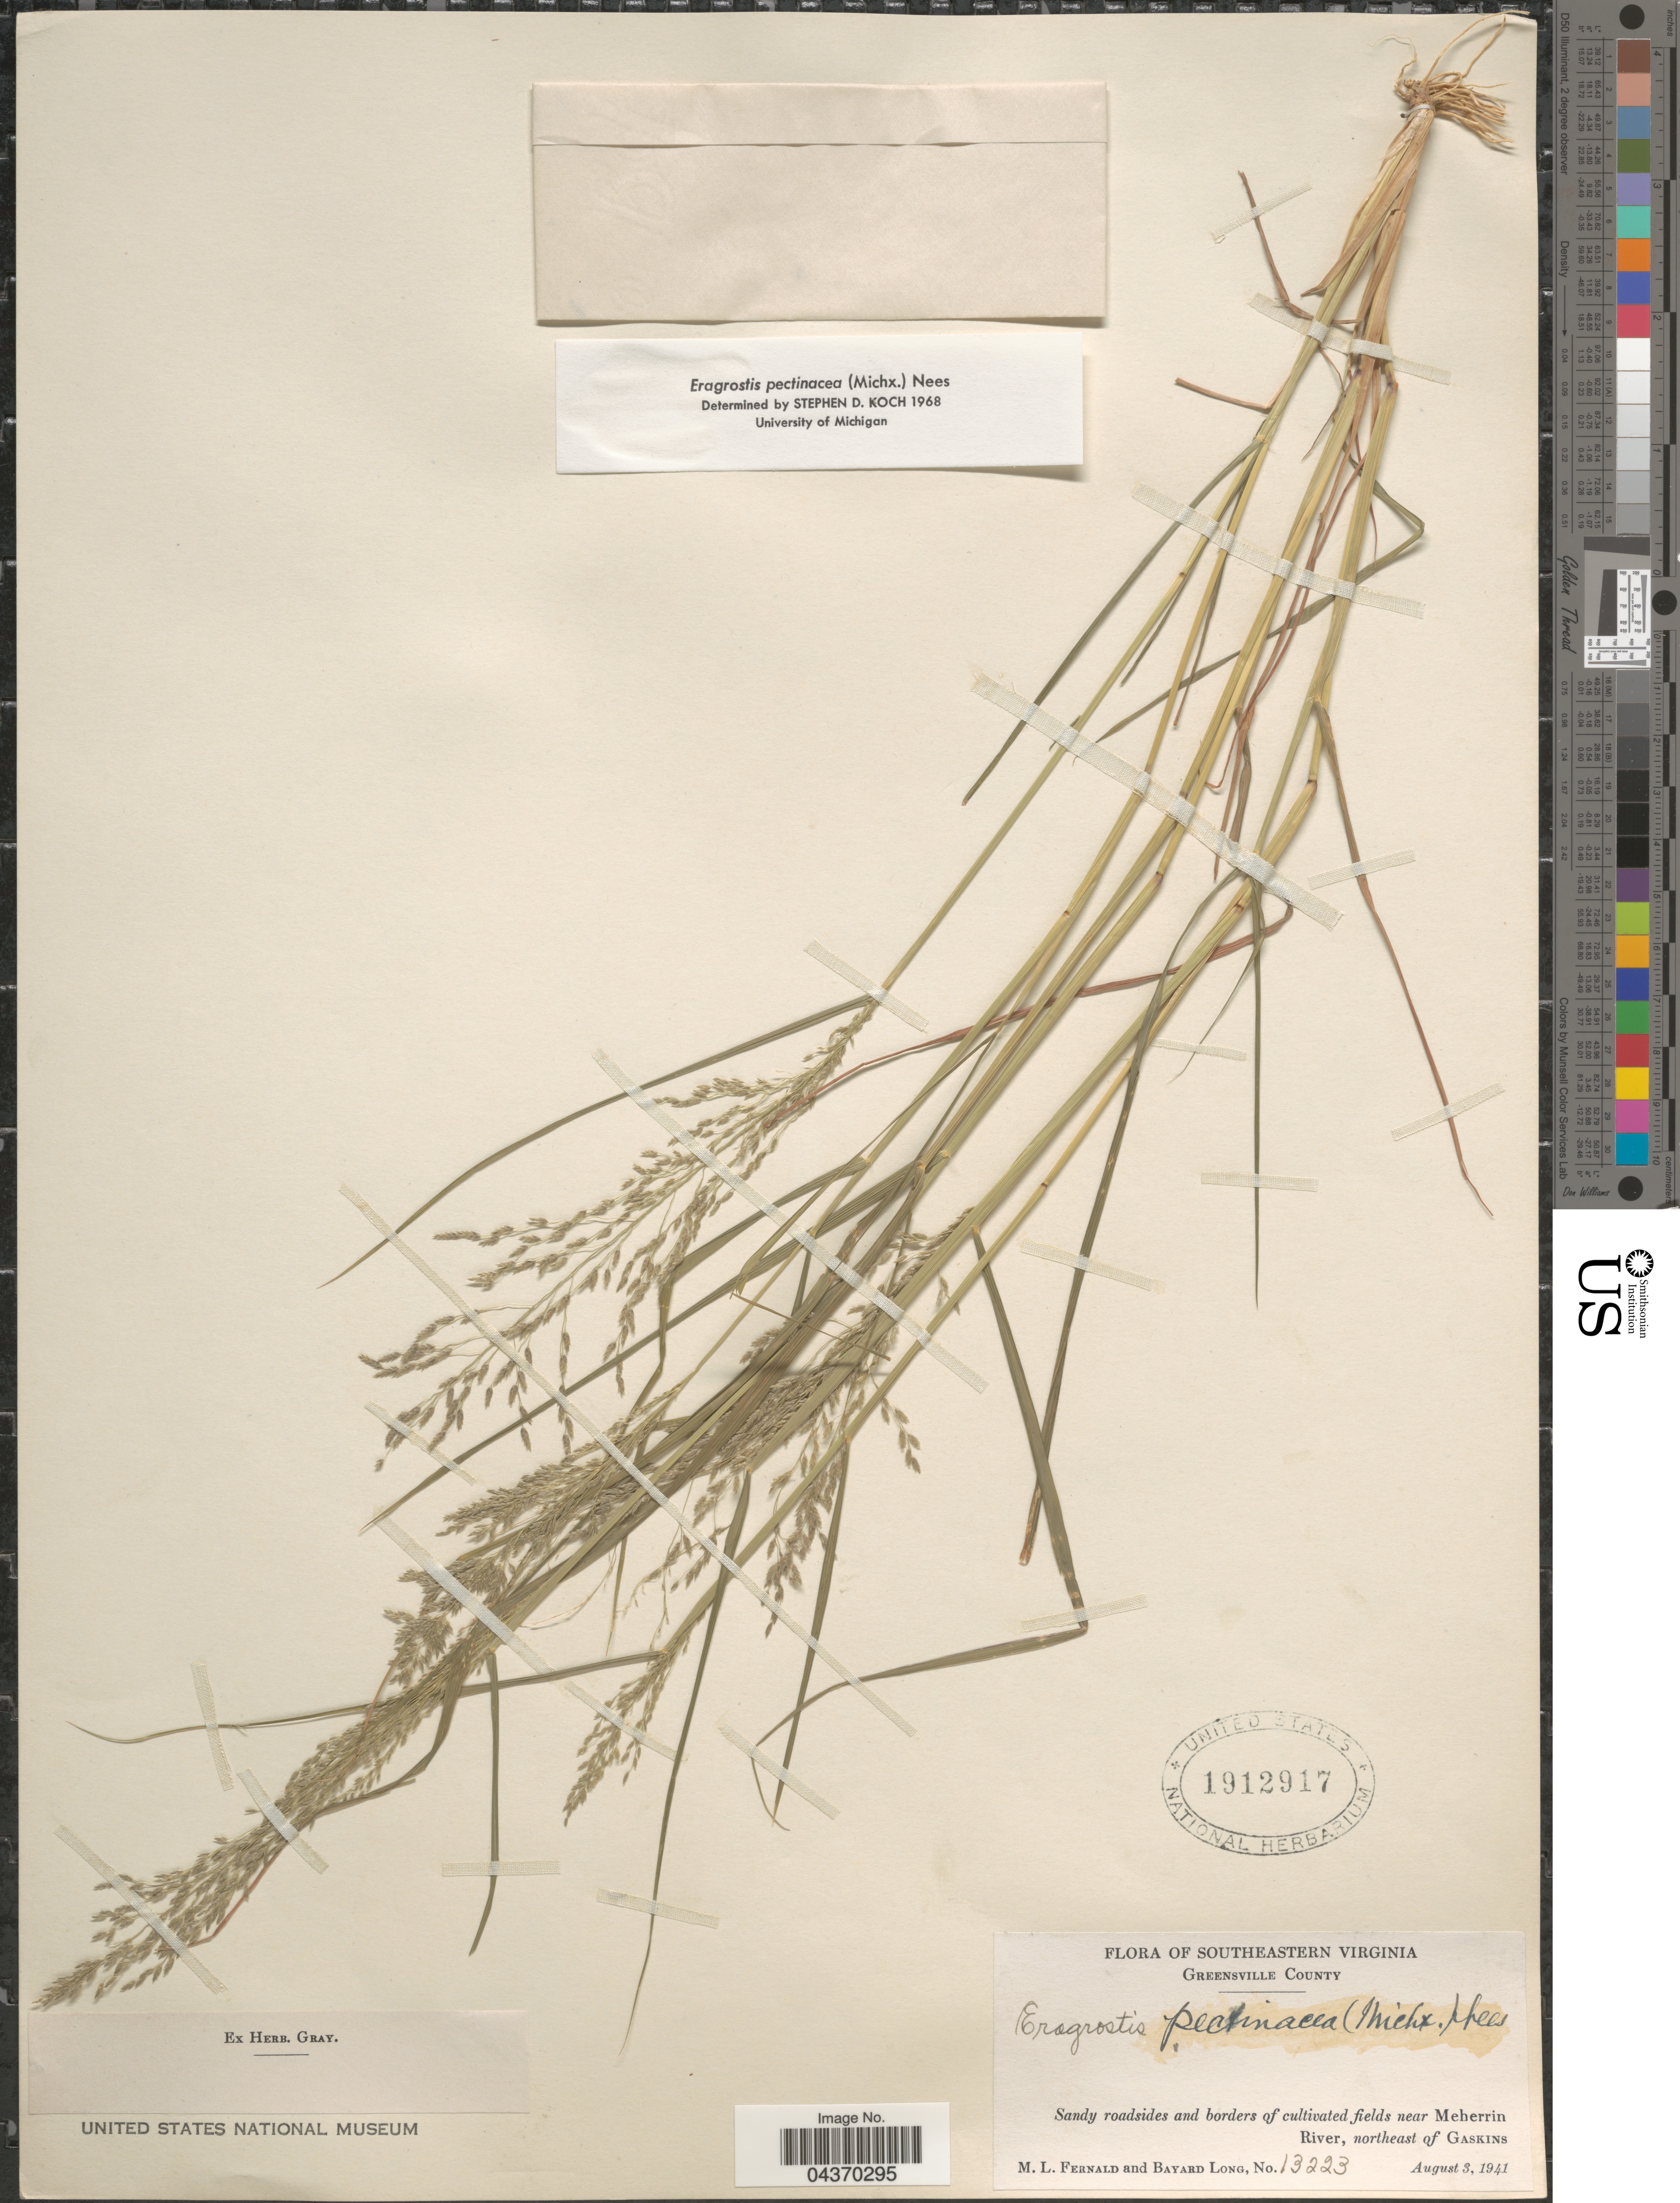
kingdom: Plantae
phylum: Tracheophyta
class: Liliopsida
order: Poales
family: Poaceae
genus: Eragrostis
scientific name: Eragrostis pectinacea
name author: (Michx.) Nees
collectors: M. L. Fernald & B. Long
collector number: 13223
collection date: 1941-08-03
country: United States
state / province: Virginia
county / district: Greensville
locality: Southeastern Virginia. Greenville County. Sandy roadsides and borders of cultivated fields near Meherrin River, northeast of Gaskins.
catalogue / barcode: US 1912917